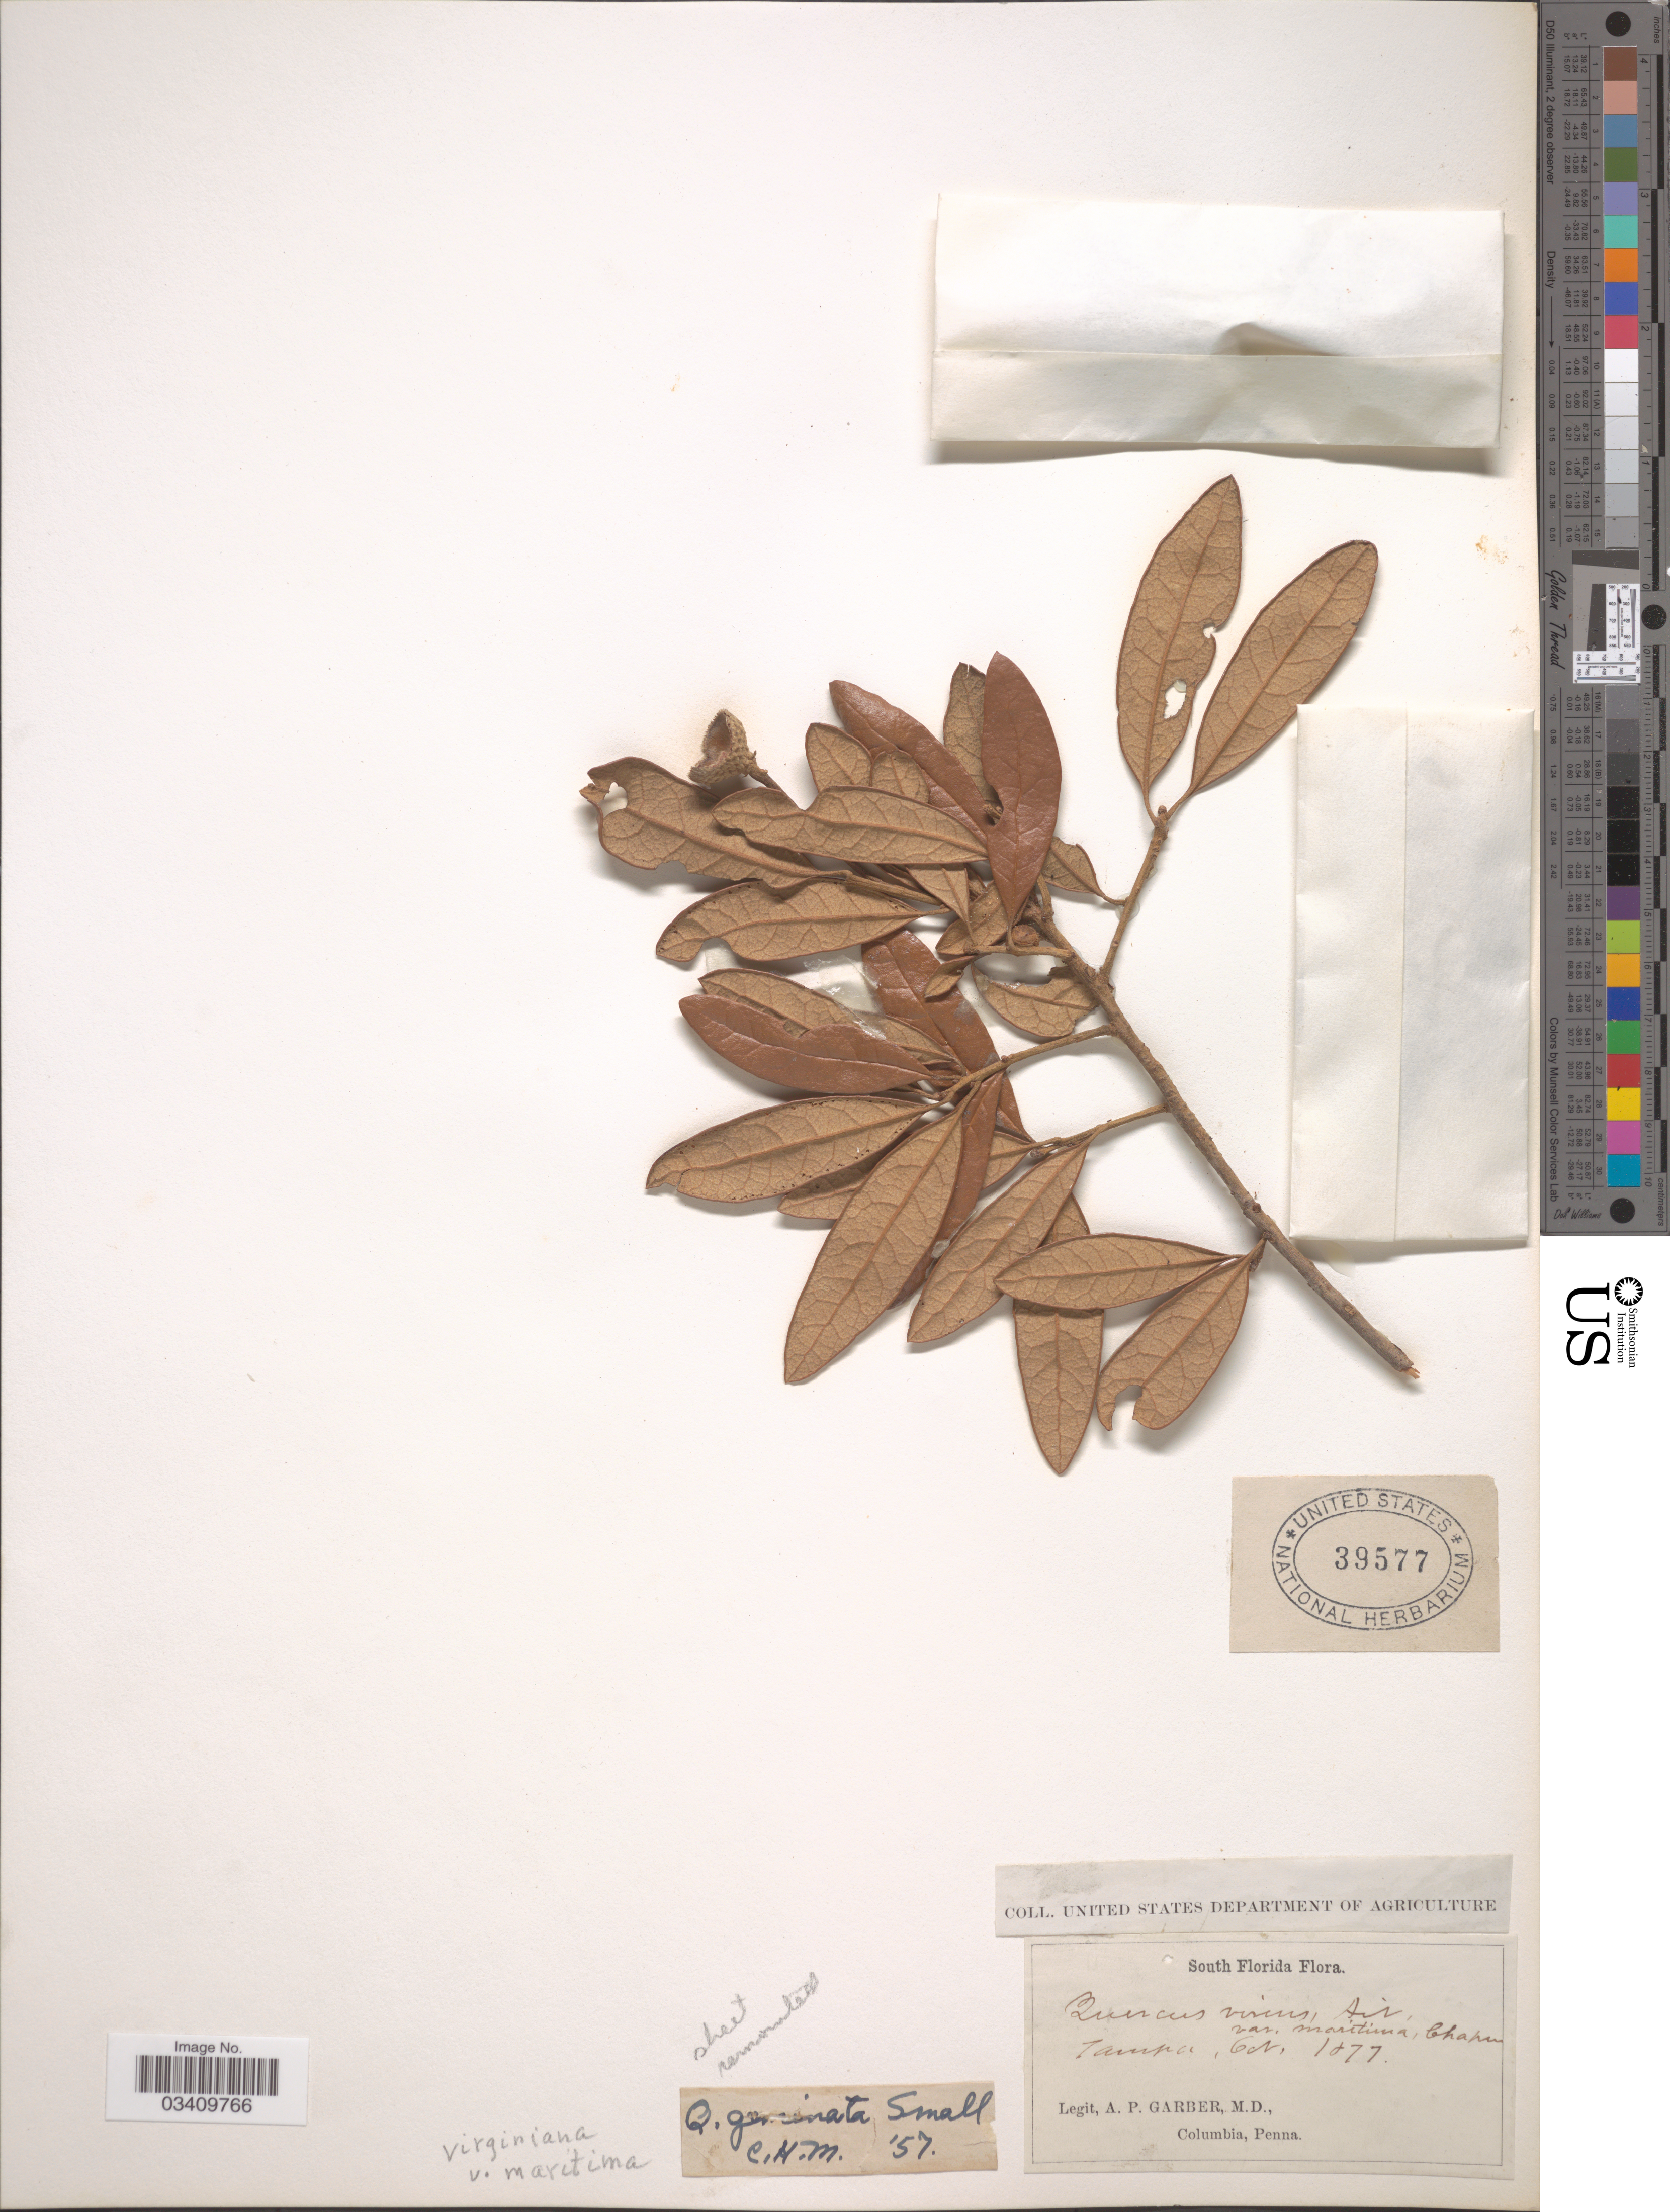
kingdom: Plantae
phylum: Tracheophyta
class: Magnoliopsida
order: Fagales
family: Fagaceae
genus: Quercus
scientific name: Quercus virginiana var. maritima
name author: (Michx.) Sarg.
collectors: A. P. Garber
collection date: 1877-10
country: United States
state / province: Florida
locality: South Florida. Tampa.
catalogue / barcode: US 39577